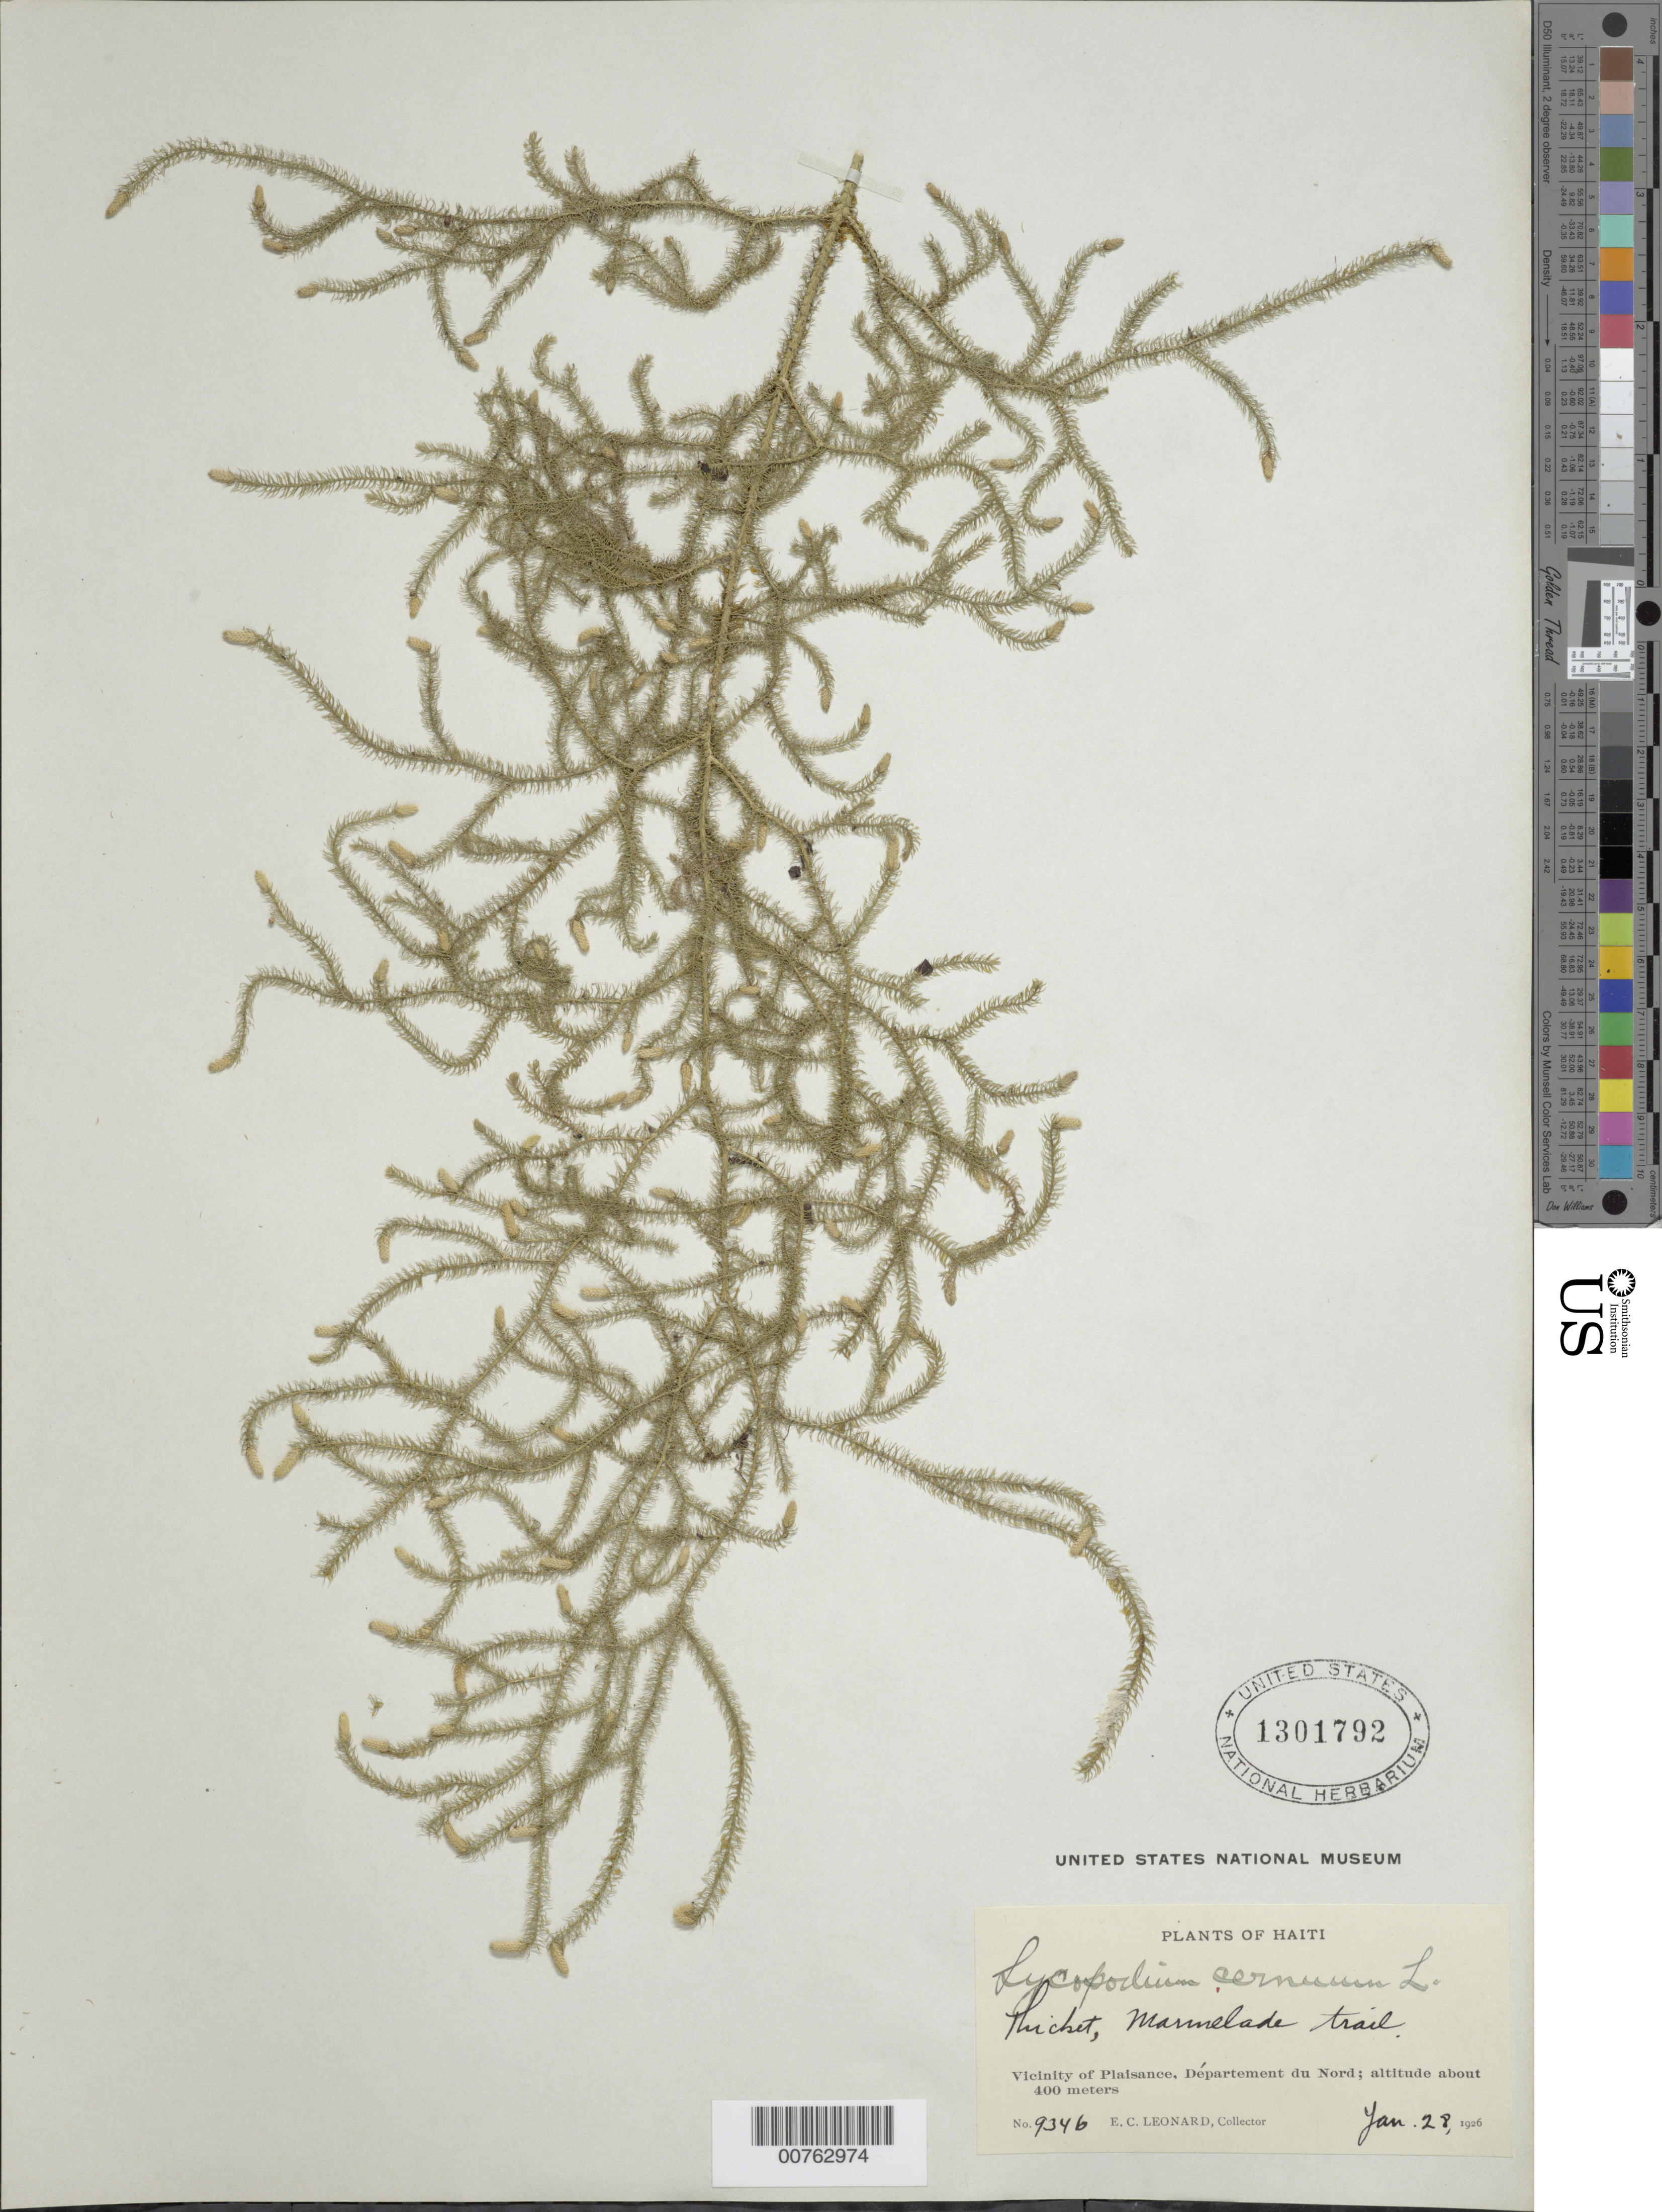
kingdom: Plantae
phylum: Tracheophyta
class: Lycopodiopsida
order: Lycopodiales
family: Lycopodiaceae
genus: Palhinhaea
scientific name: Palhinhaea cernua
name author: (L.) Vasc. & Franco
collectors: E. C. Leonard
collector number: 9346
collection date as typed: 28 Jan 1926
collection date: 1926-01-28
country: Haiti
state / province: Nord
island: Hispaniola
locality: Vicinity of Plaisance, Departement du Nord. Marmelade trail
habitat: Thicket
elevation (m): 400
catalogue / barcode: US 1301792